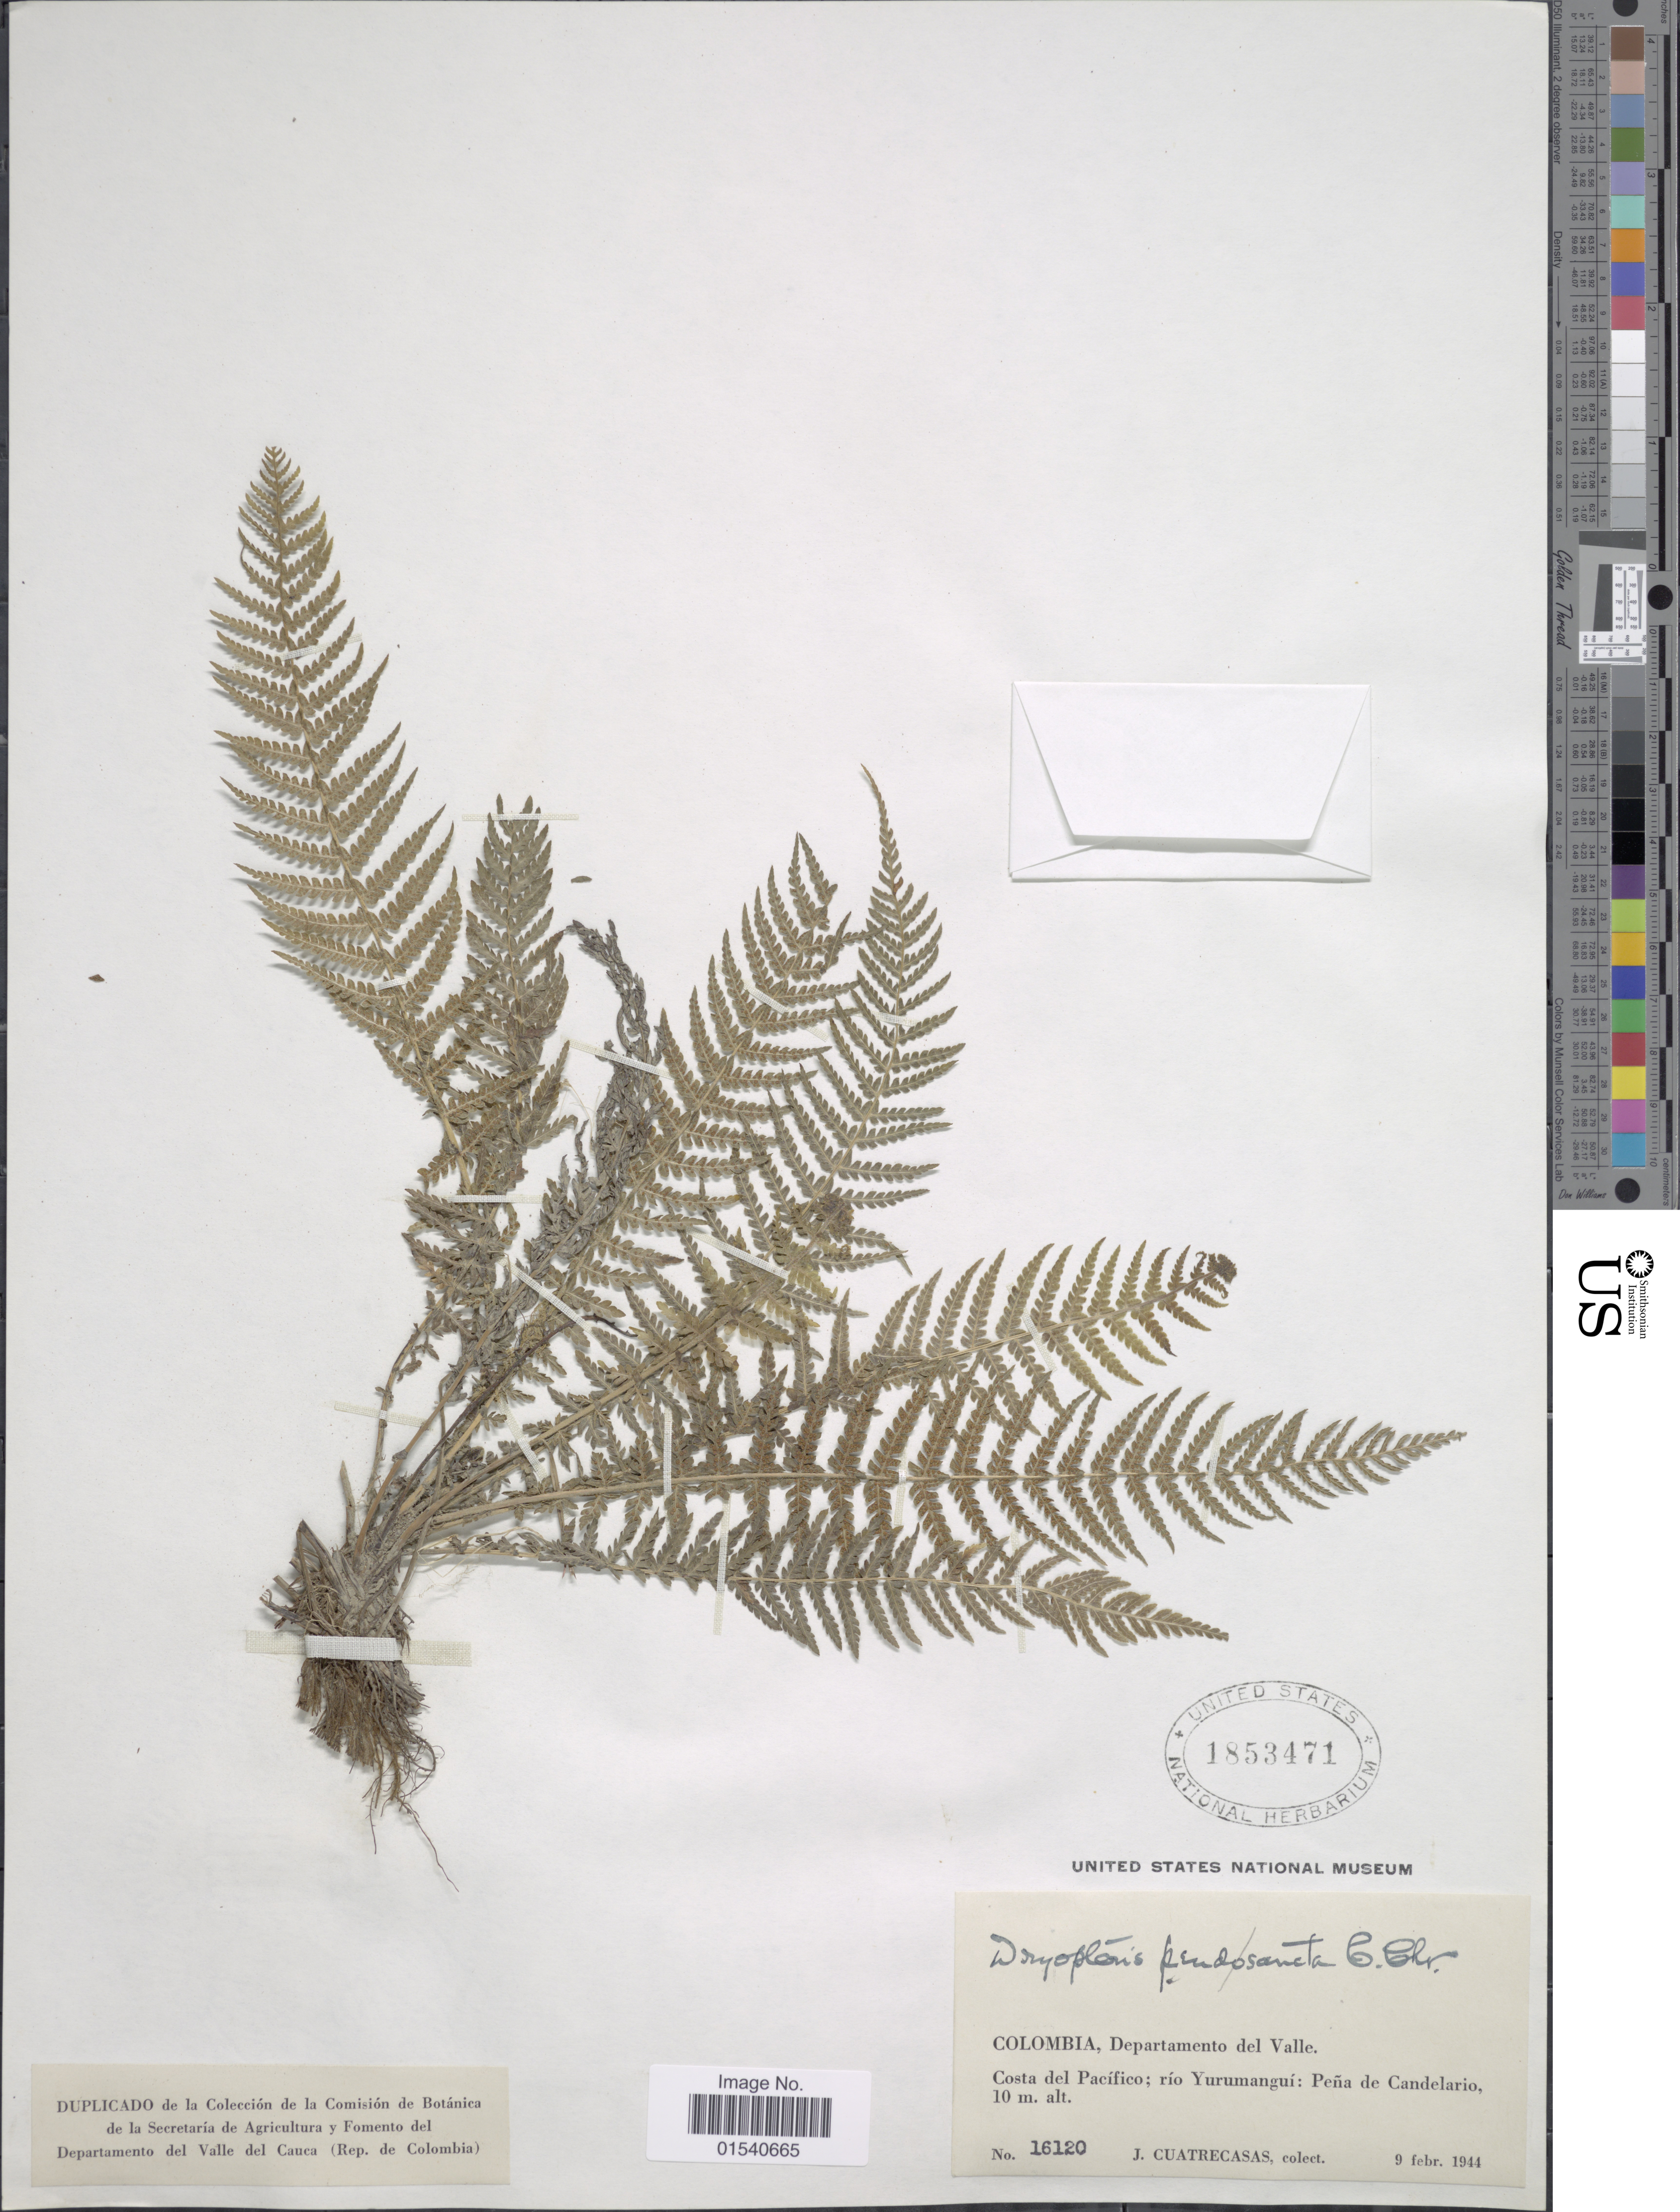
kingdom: Plantae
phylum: Tracheophyta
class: Polypodiopsida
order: Polypodiales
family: Thelypteridaceae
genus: Amauropelta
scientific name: Amauropelta resinifera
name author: (Desv.) Pic. Serm.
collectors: J. Cuatrecasas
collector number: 16120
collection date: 1944-02-09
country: Colombia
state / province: Valle del Cauca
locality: Departamento del Valle. Costa del Pacífico; río Yurumanguí: Peña de Candelario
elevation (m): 10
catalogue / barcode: US 1853471